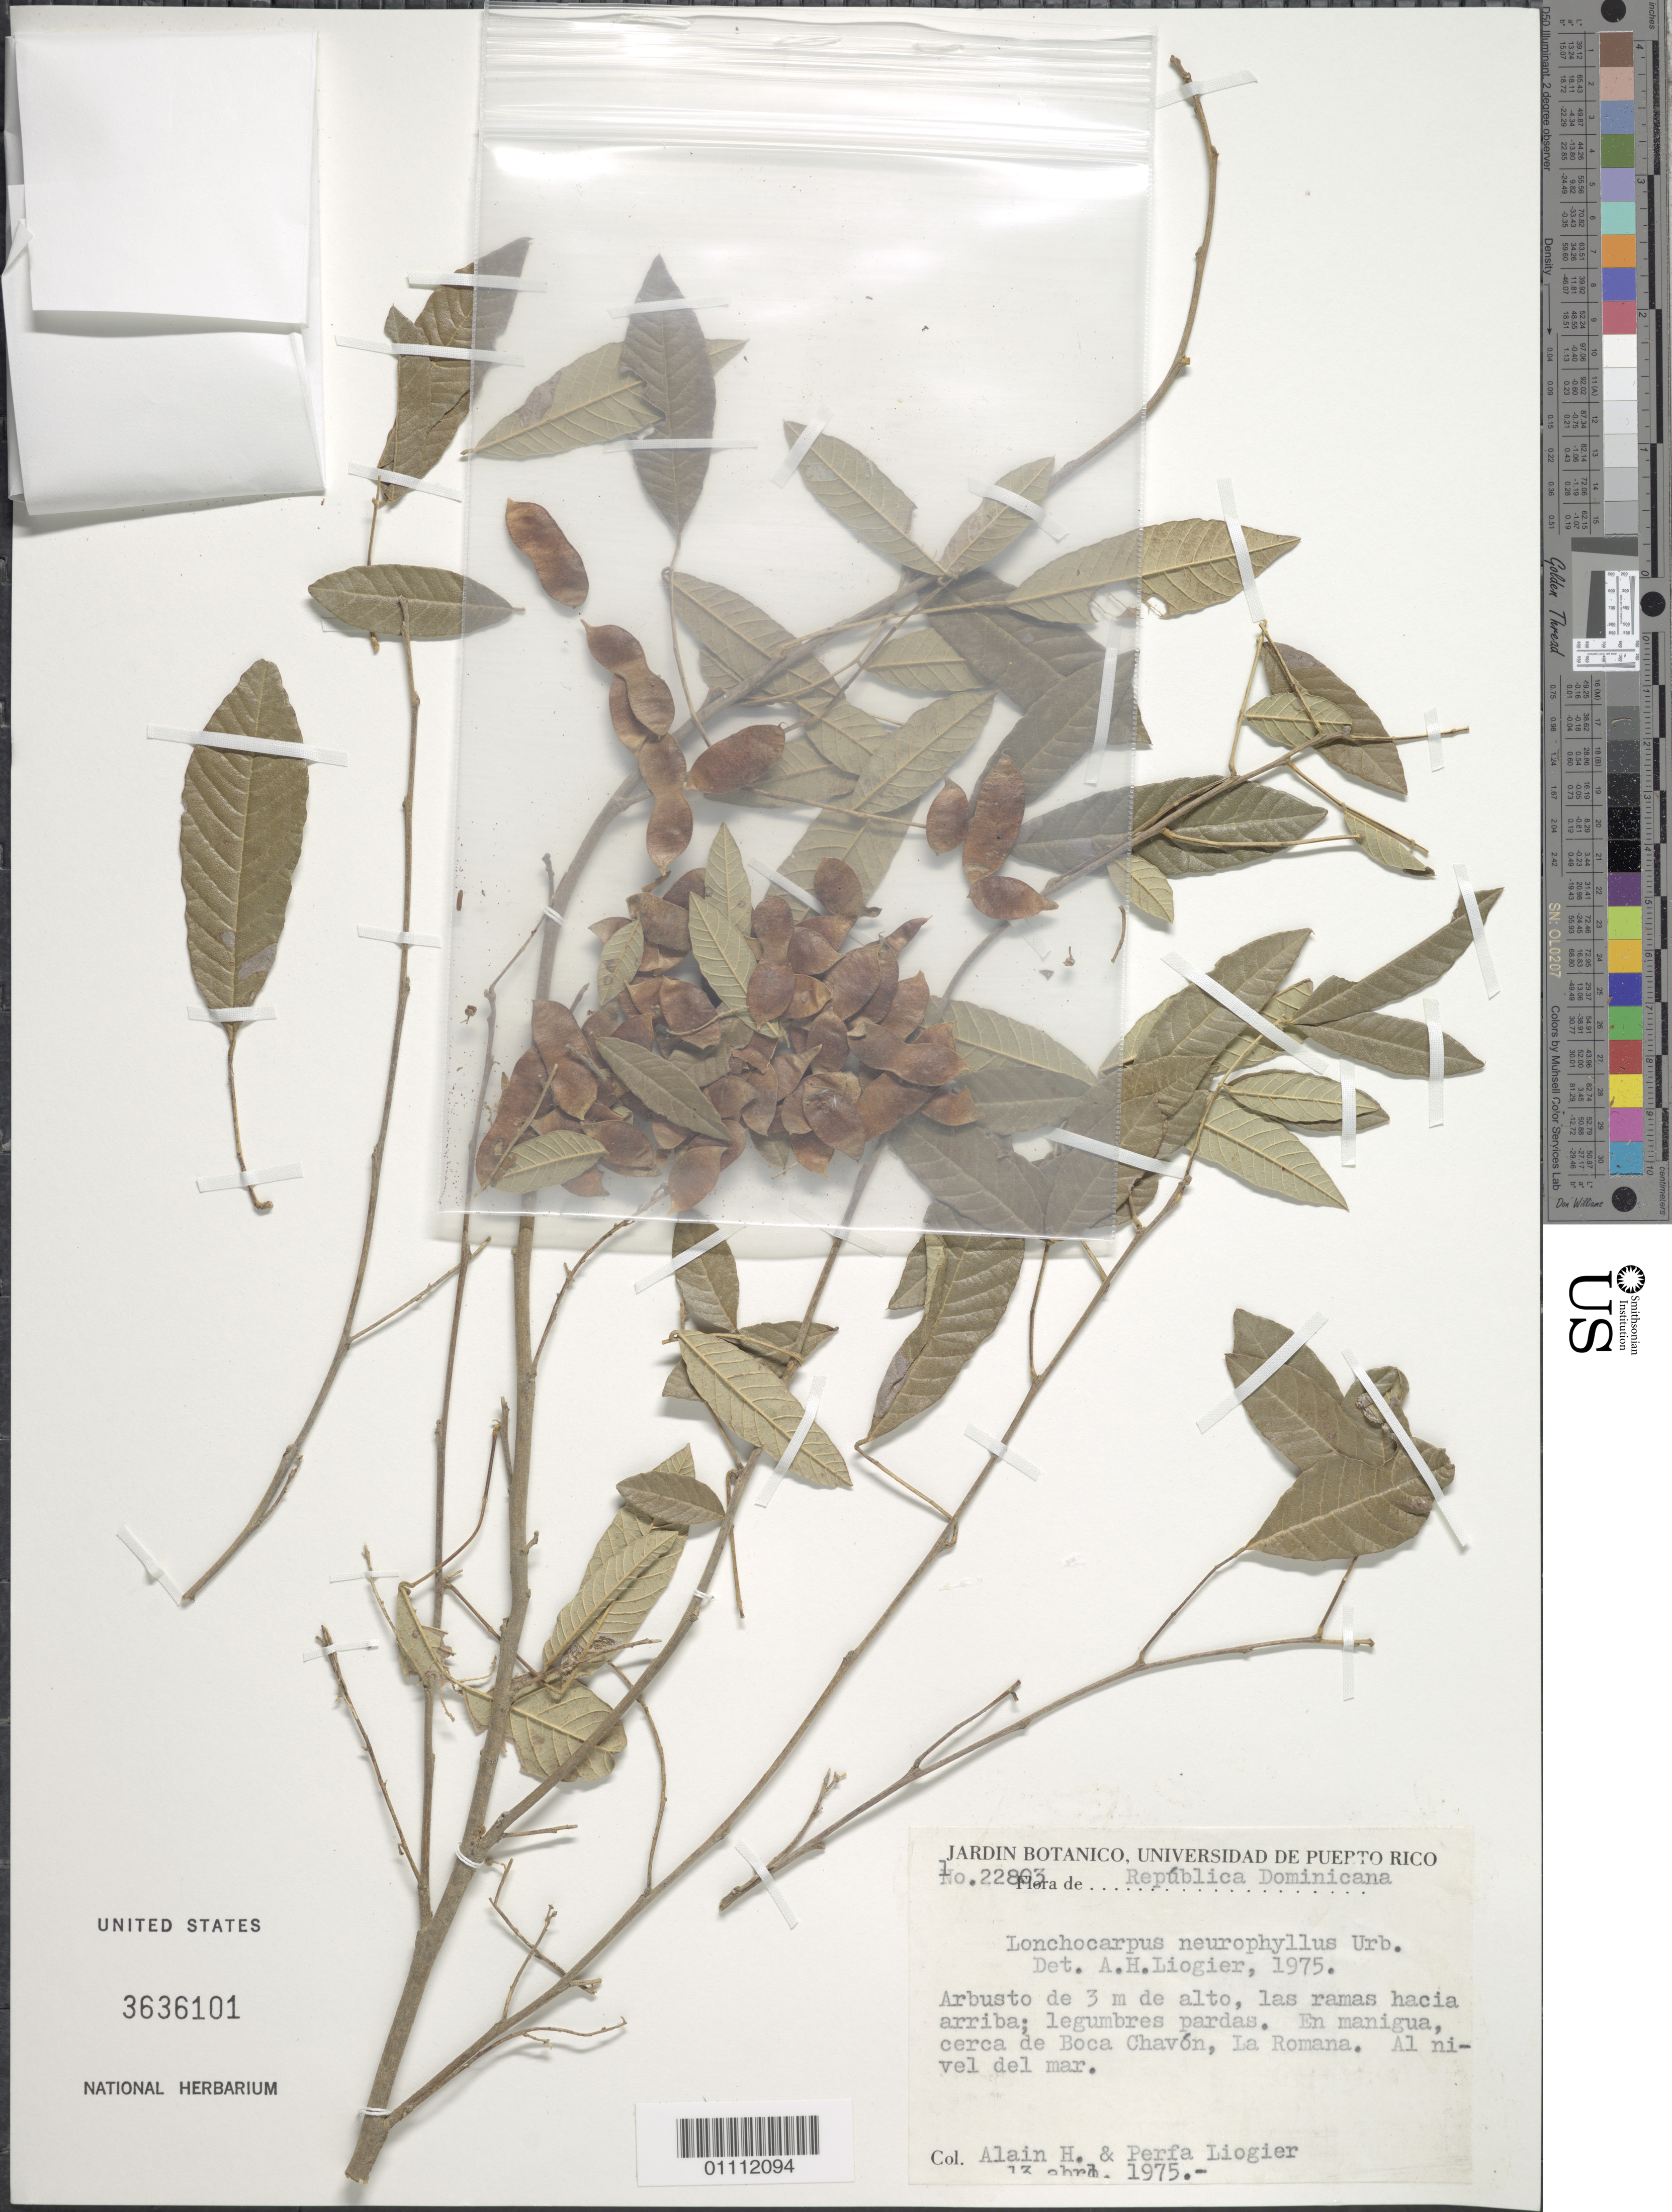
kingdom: Plantae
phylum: Tracheophyta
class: Magnoliopsida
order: Fabales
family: Fabaceae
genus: Lonchocarpus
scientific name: Lonchocarpus neurophyllus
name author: Urb.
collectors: A. H. Liogier & M. P. Liogier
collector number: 22803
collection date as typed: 13 Apr 1975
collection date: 1975-04-13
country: Dominican Republic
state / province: La Romana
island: Hispaniola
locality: Boca Chavón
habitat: In manigua, cerca de Boca Chavón; Al nivel del mar.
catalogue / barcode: US 3636101